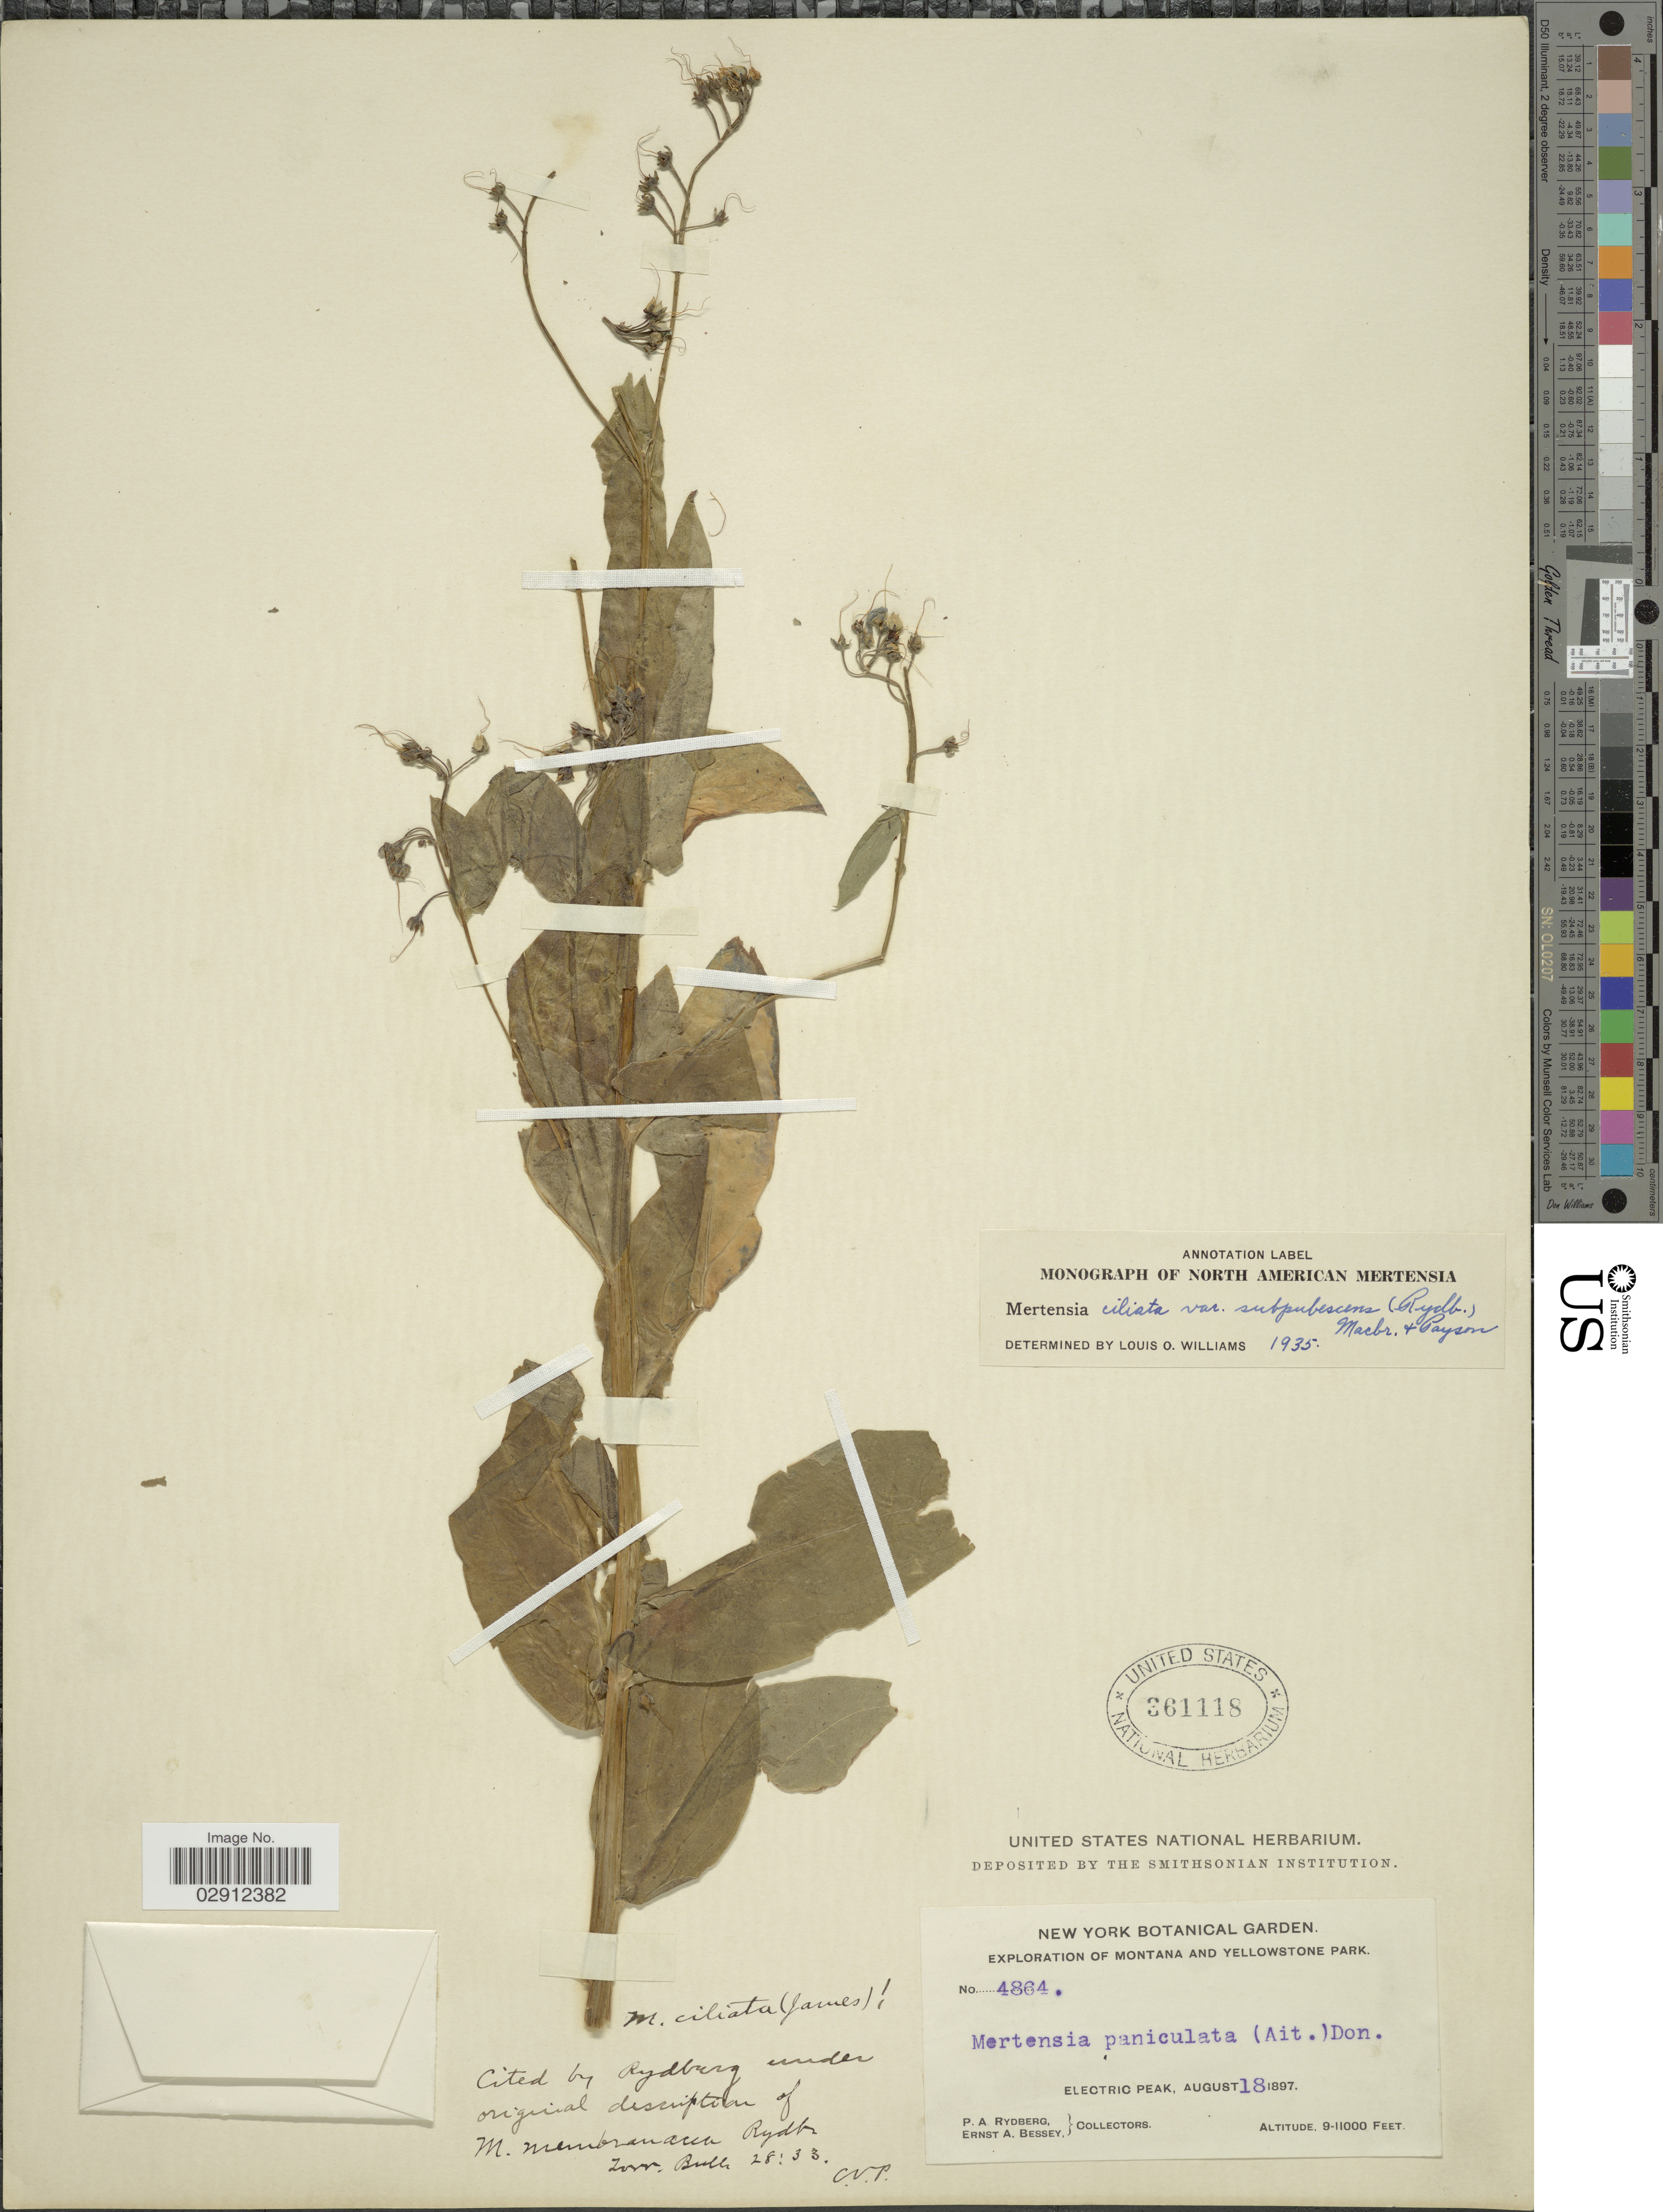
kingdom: Plantae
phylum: Tracheophyta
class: Magnoliopsida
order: Boraginales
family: Boraginaceae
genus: Mertensia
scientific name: Mertensia ciliata var. subpubescens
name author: (Rydb.) J.F. Macbr. & Payson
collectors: P. A. Rydberg & E. A. Bessey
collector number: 4864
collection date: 1897-08-18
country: United States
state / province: Montana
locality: Yellowstone Park. Electric Peak.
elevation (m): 2743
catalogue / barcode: US 361118